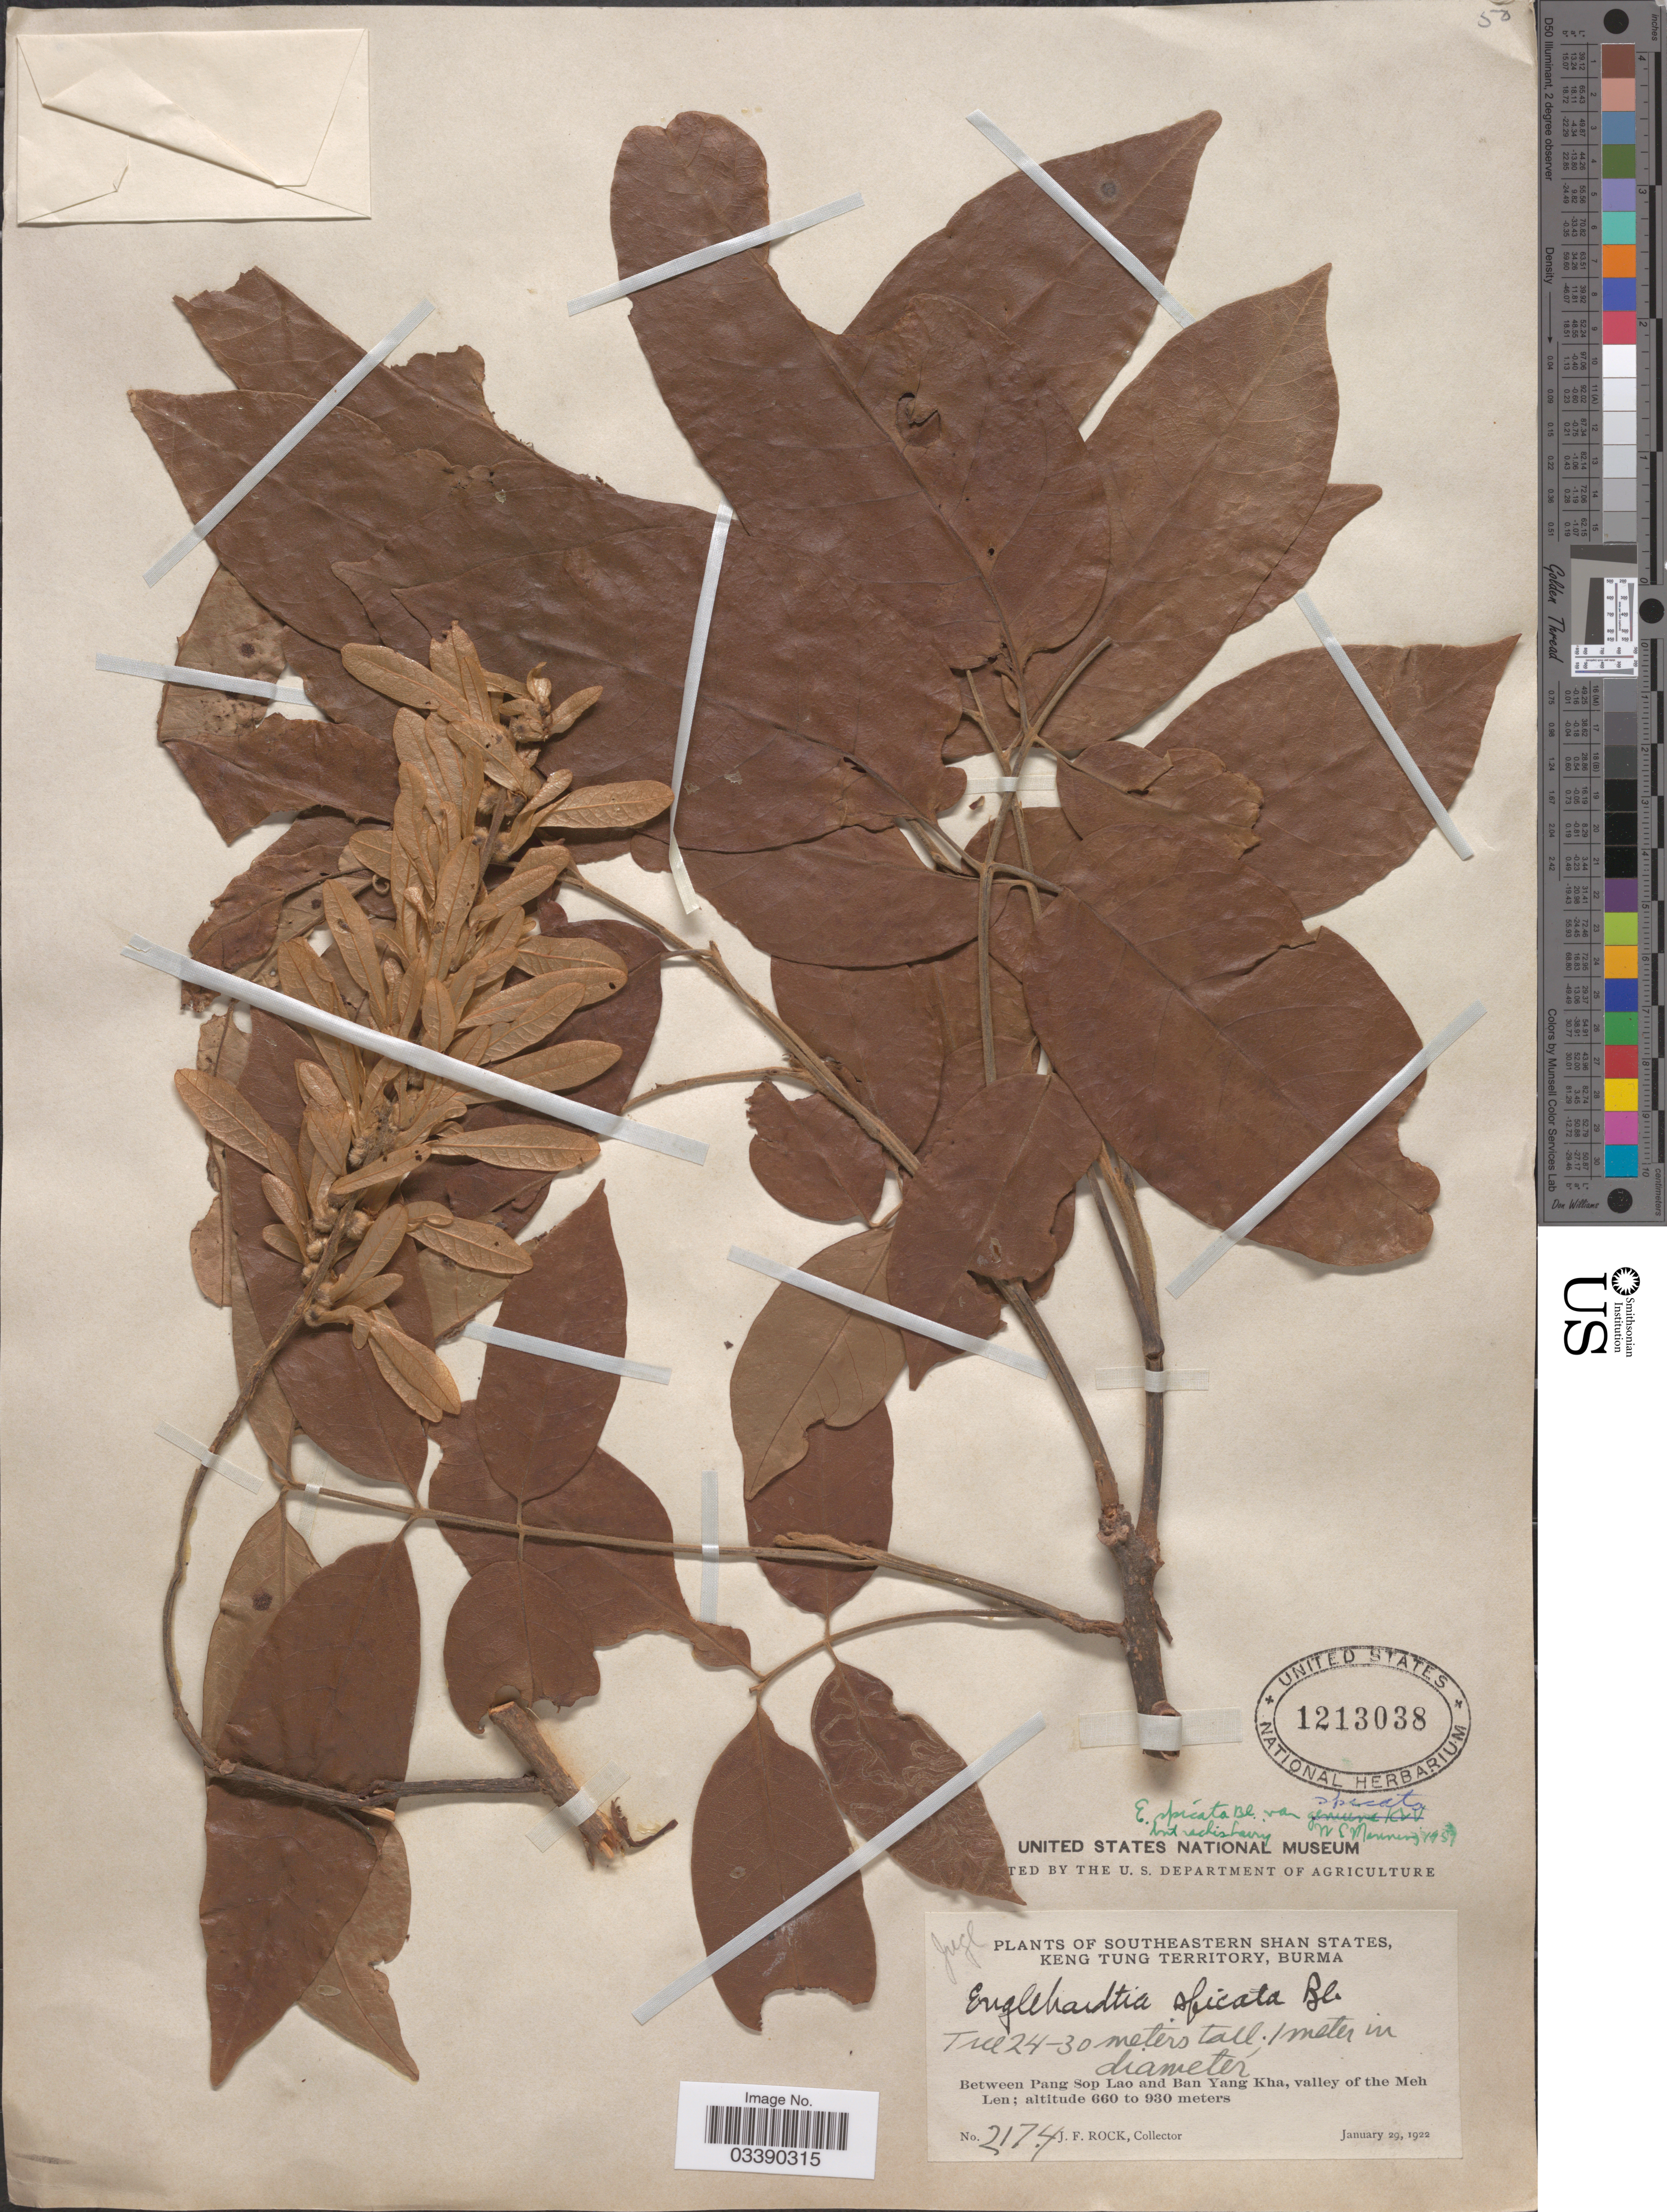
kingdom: Plantae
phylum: Tracheophyta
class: Magnoliopsida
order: Fagales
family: Juglandaceae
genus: Engelhardia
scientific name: Engelhardia spicata var. spicata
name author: Lesch. ex Blume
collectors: J. Rock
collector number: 2174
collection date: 1922-01-29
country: Myanmar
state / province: Shan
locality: Southeastern Shan States, Keng Tung Territory, Burma. Between Pang Sop Lao and Ban Yang Kha, valley of the Meh Len.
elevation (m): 660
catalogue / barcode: US 1213038